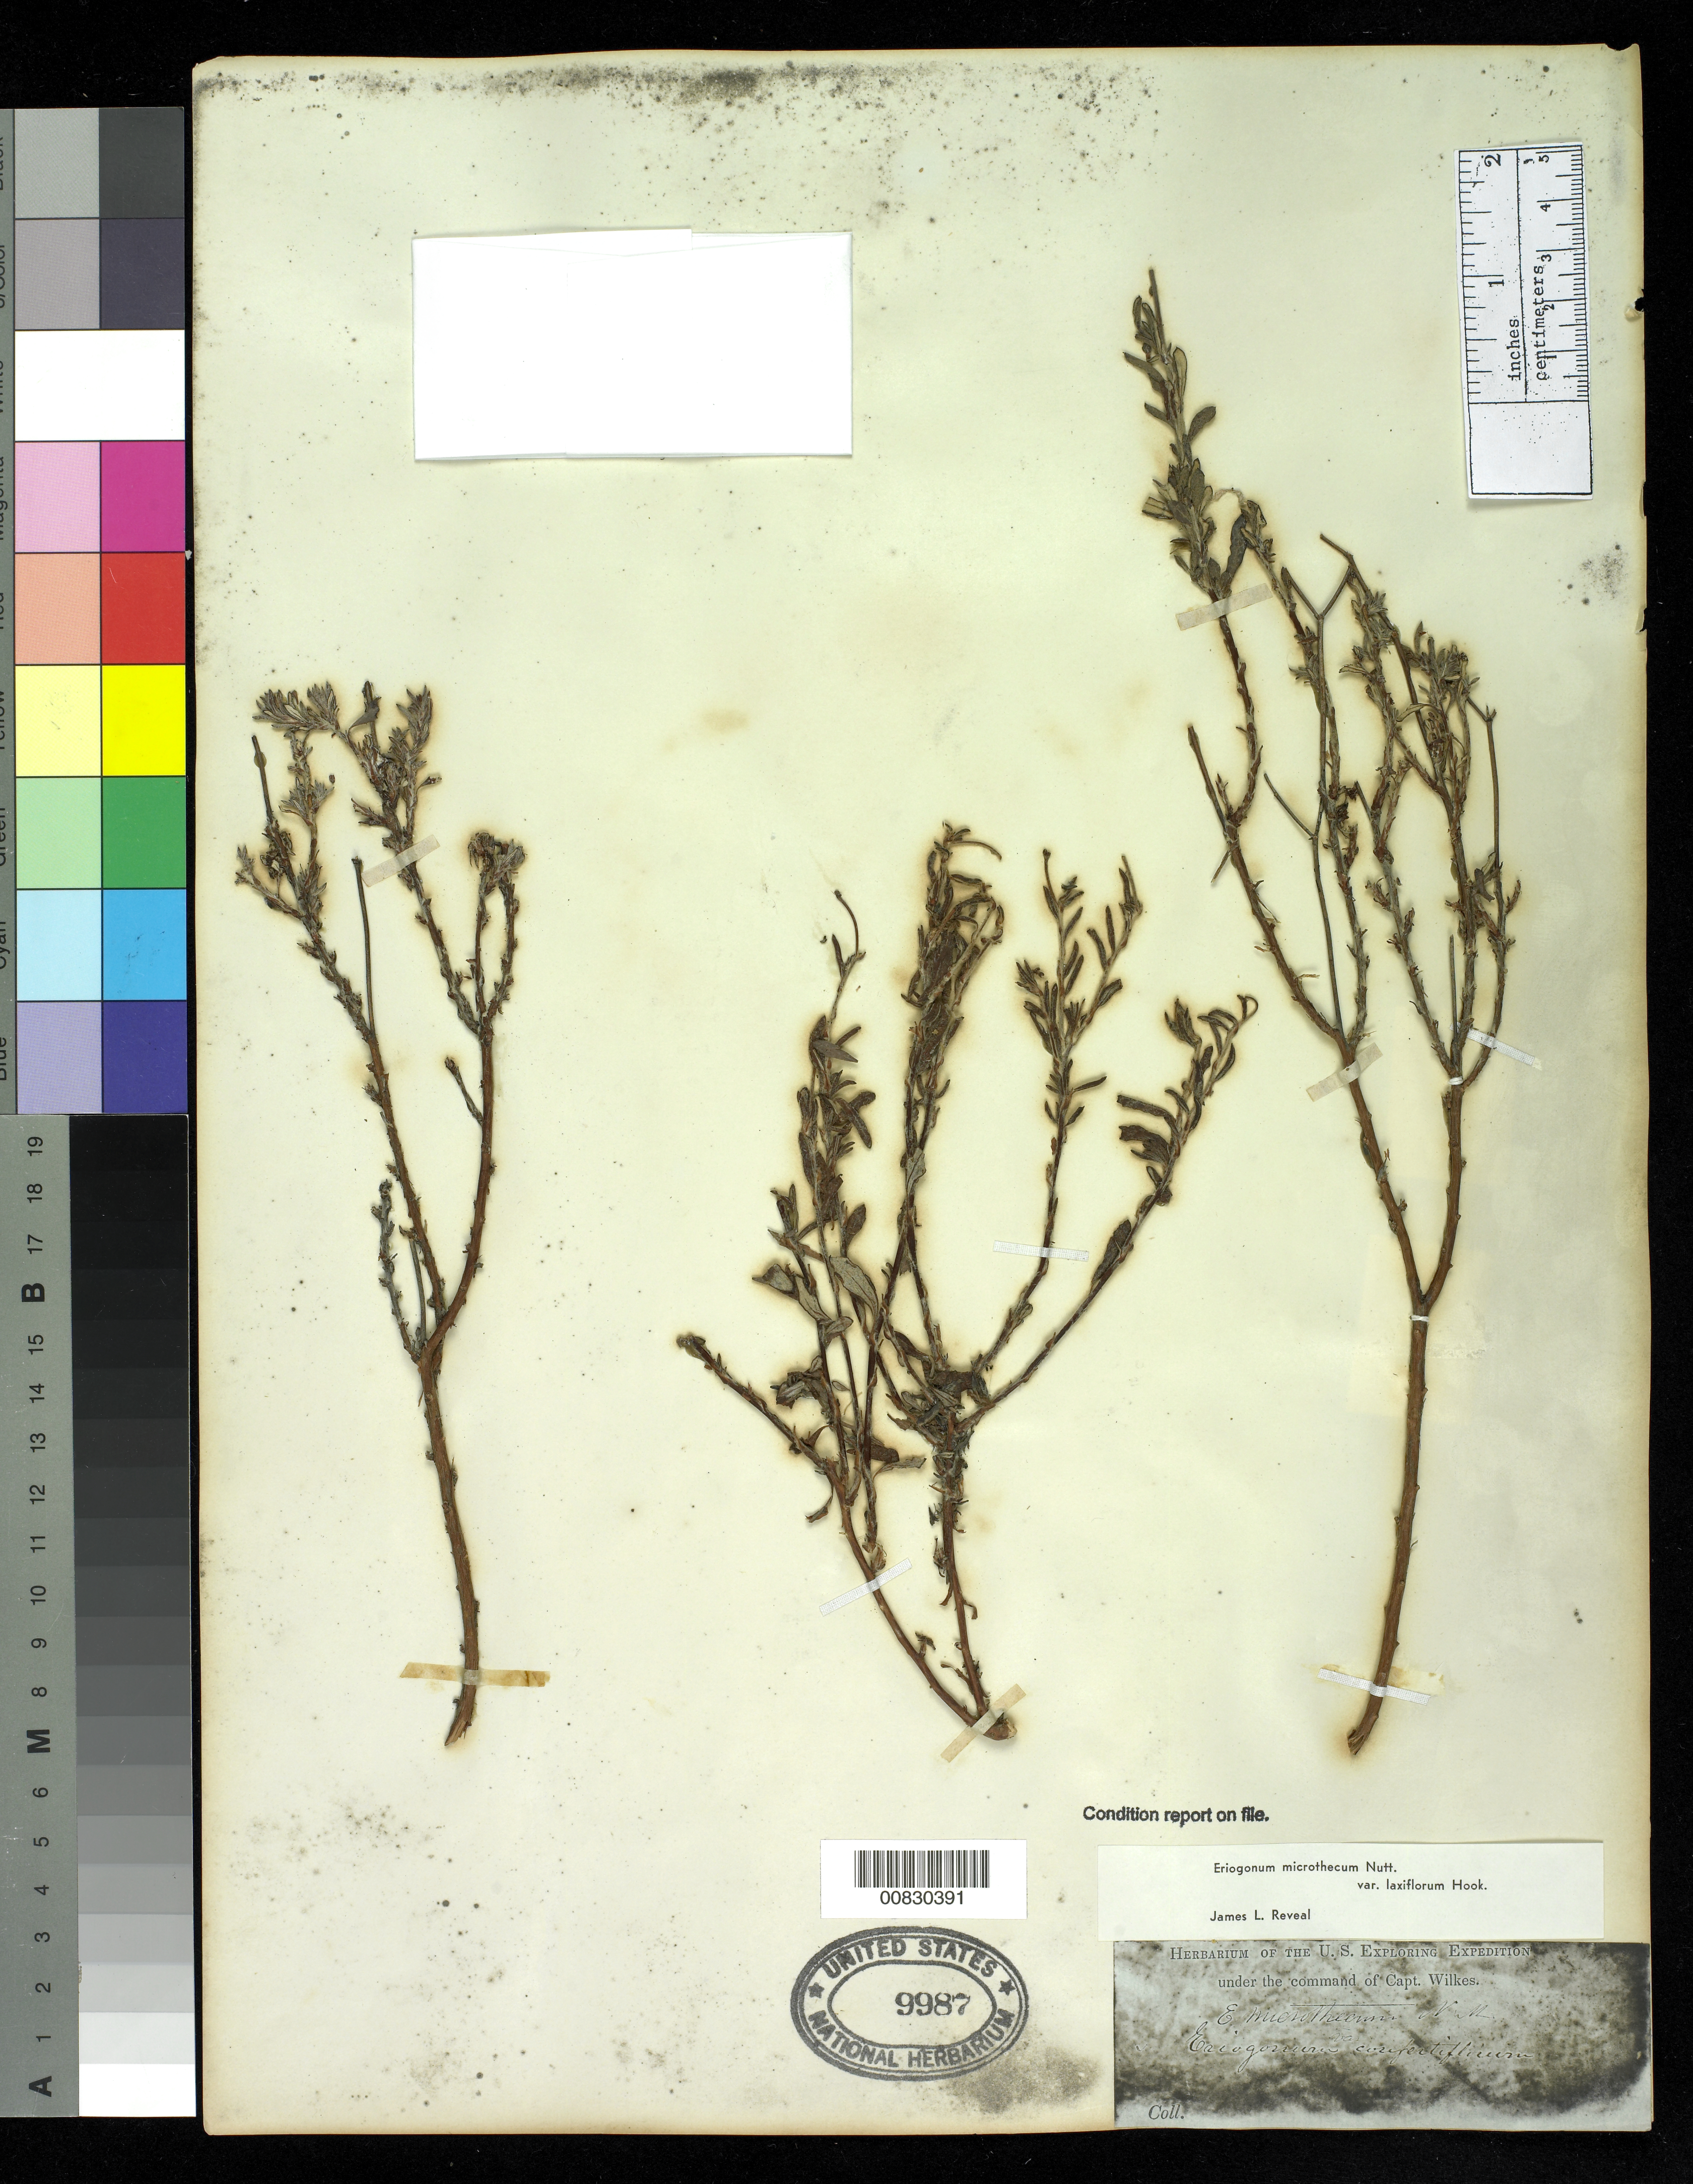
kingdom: Plantae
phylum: Tracheophyta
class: Magnoliopsida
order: Caryophyllales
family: Polygonaceae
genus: Eriogonum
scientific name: Eriogonum microtheca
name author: Nutt.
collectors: Wilkes Explor. Exped.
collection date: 1838/1842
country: United States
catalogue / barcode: US 9987